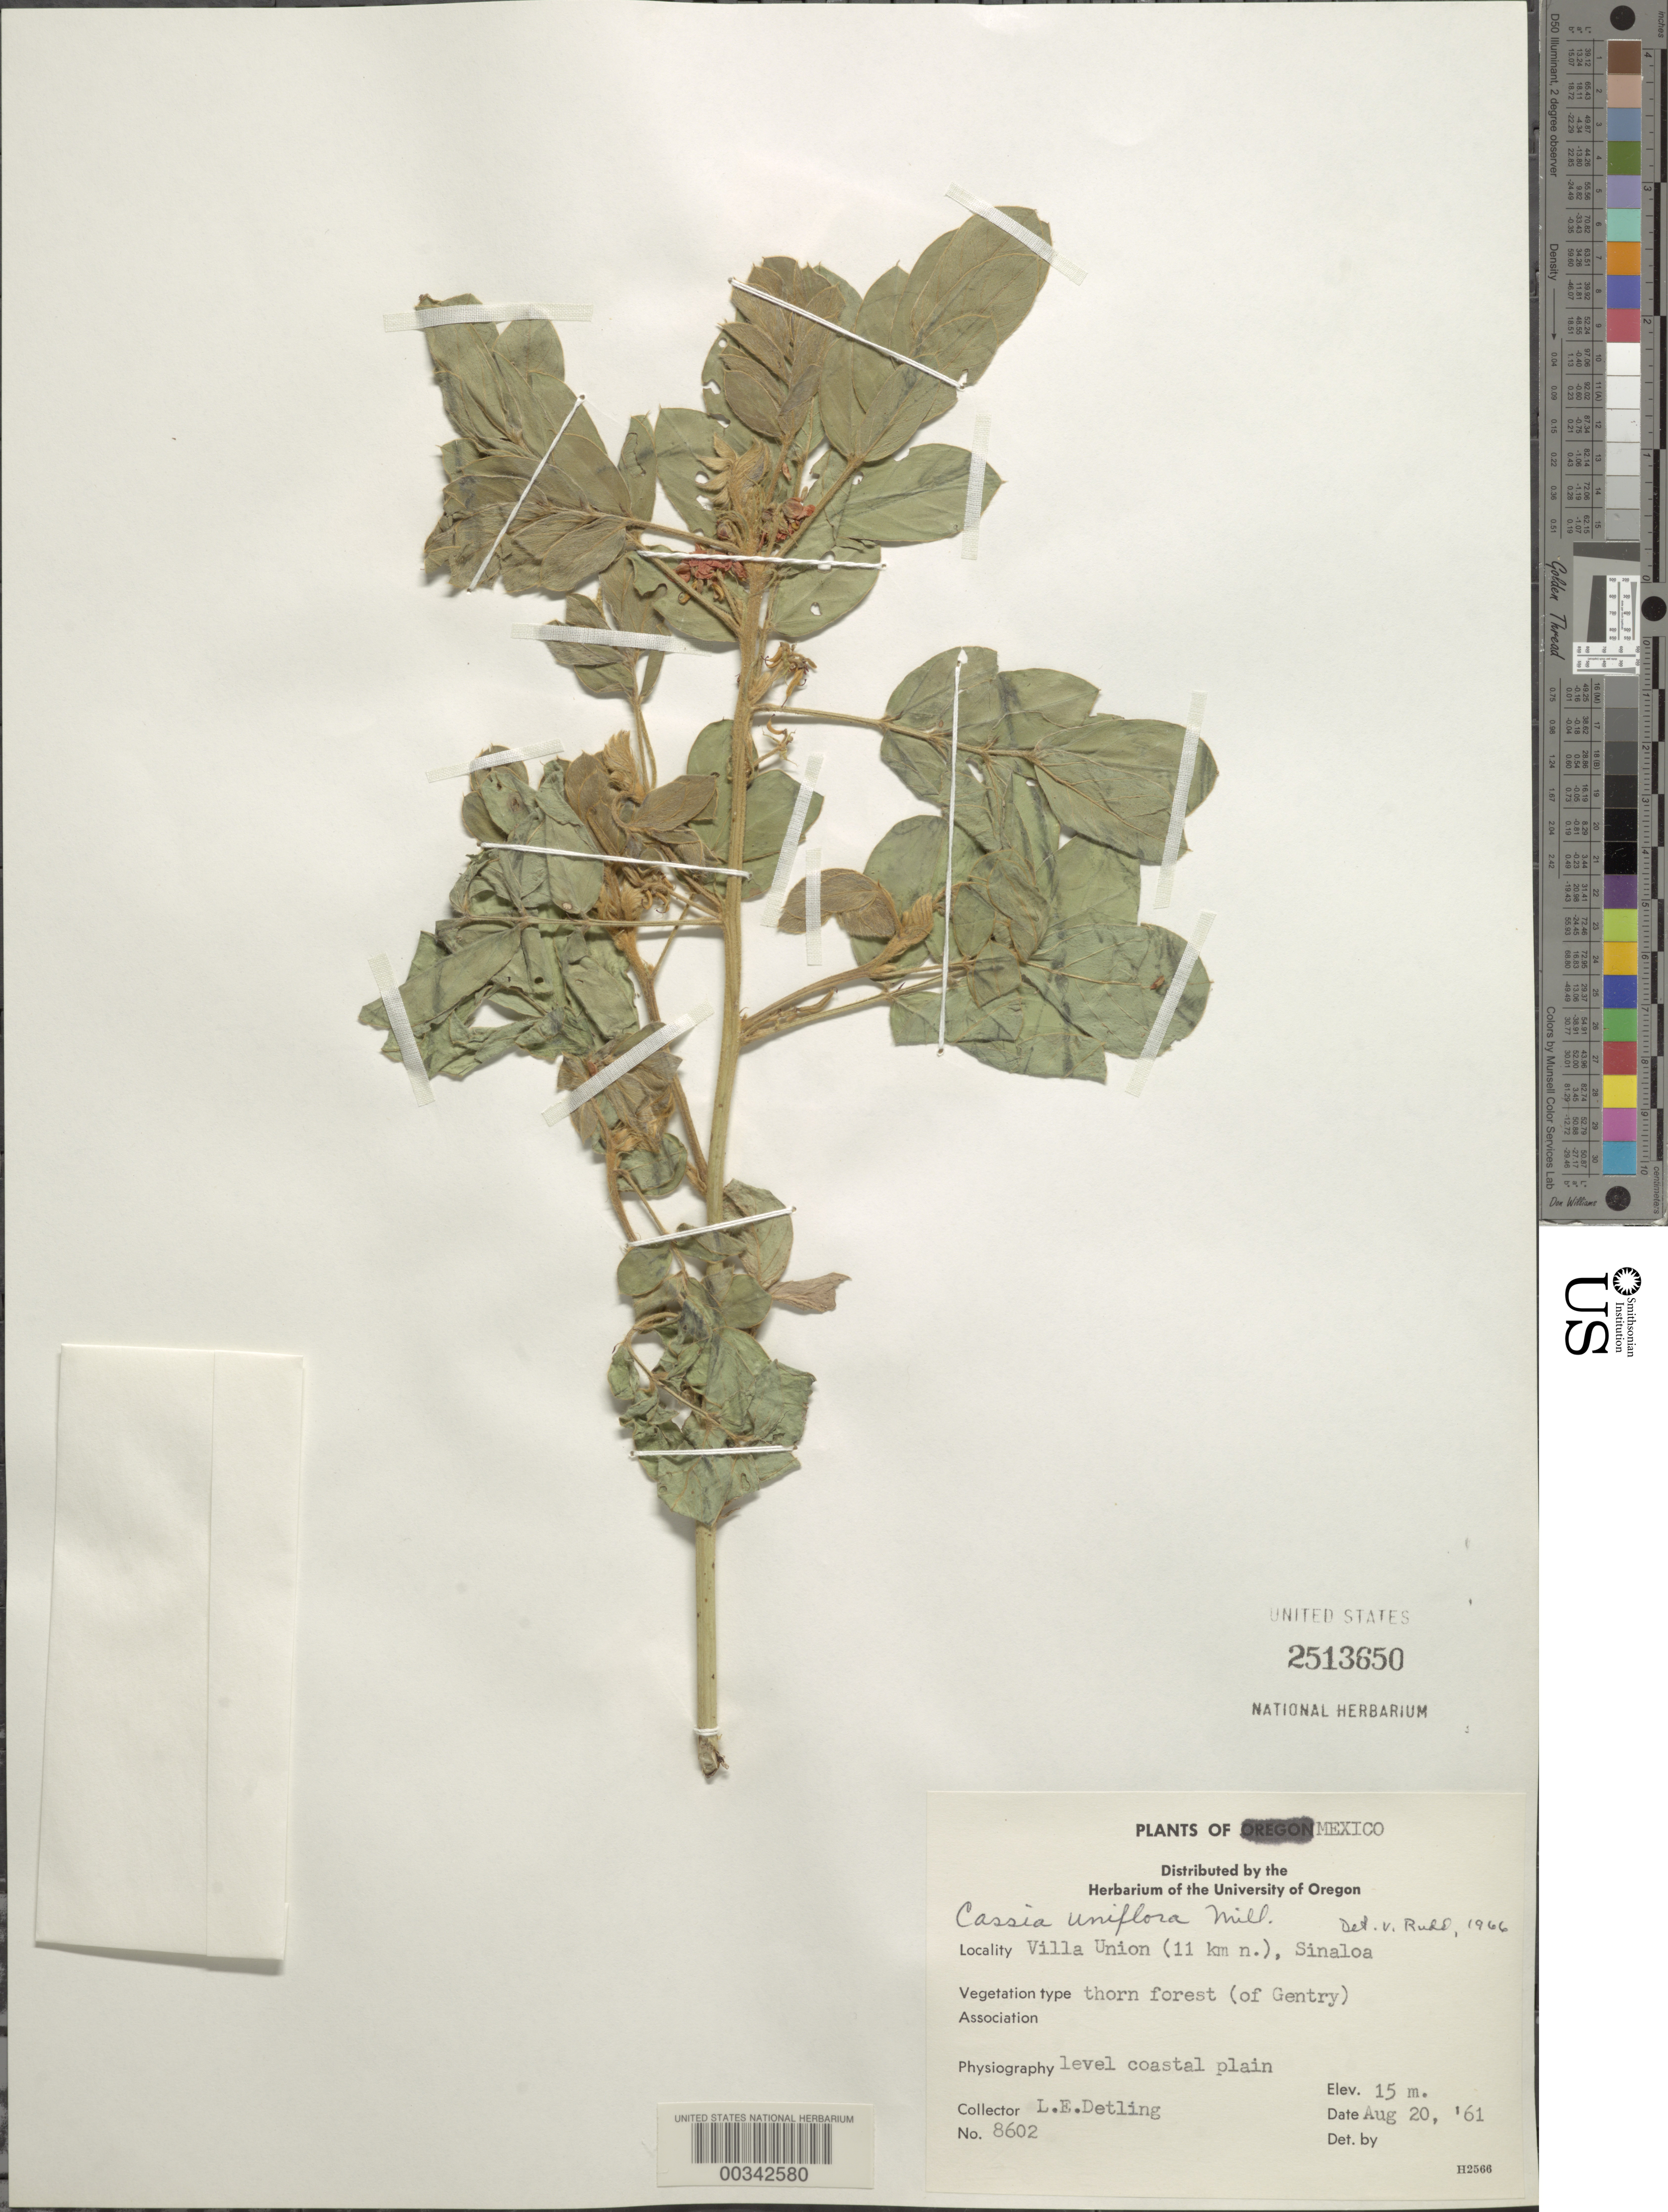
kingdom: Plantae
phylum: Tracheophyta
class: Magnoliopsida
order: Fabales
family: Fabaceae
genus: Senna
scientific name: Senna uniflora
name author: (Mill.) H.S. Irwin & Barneby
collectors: L. E. Detling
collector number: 8602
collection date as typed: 20 Aug 1961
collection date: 1961-08-20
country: Mexico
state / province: Sinaloa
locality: Villa union, 11 km n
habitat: Thorn forest; level coastal plain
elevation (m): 15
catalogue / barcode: US 2513650